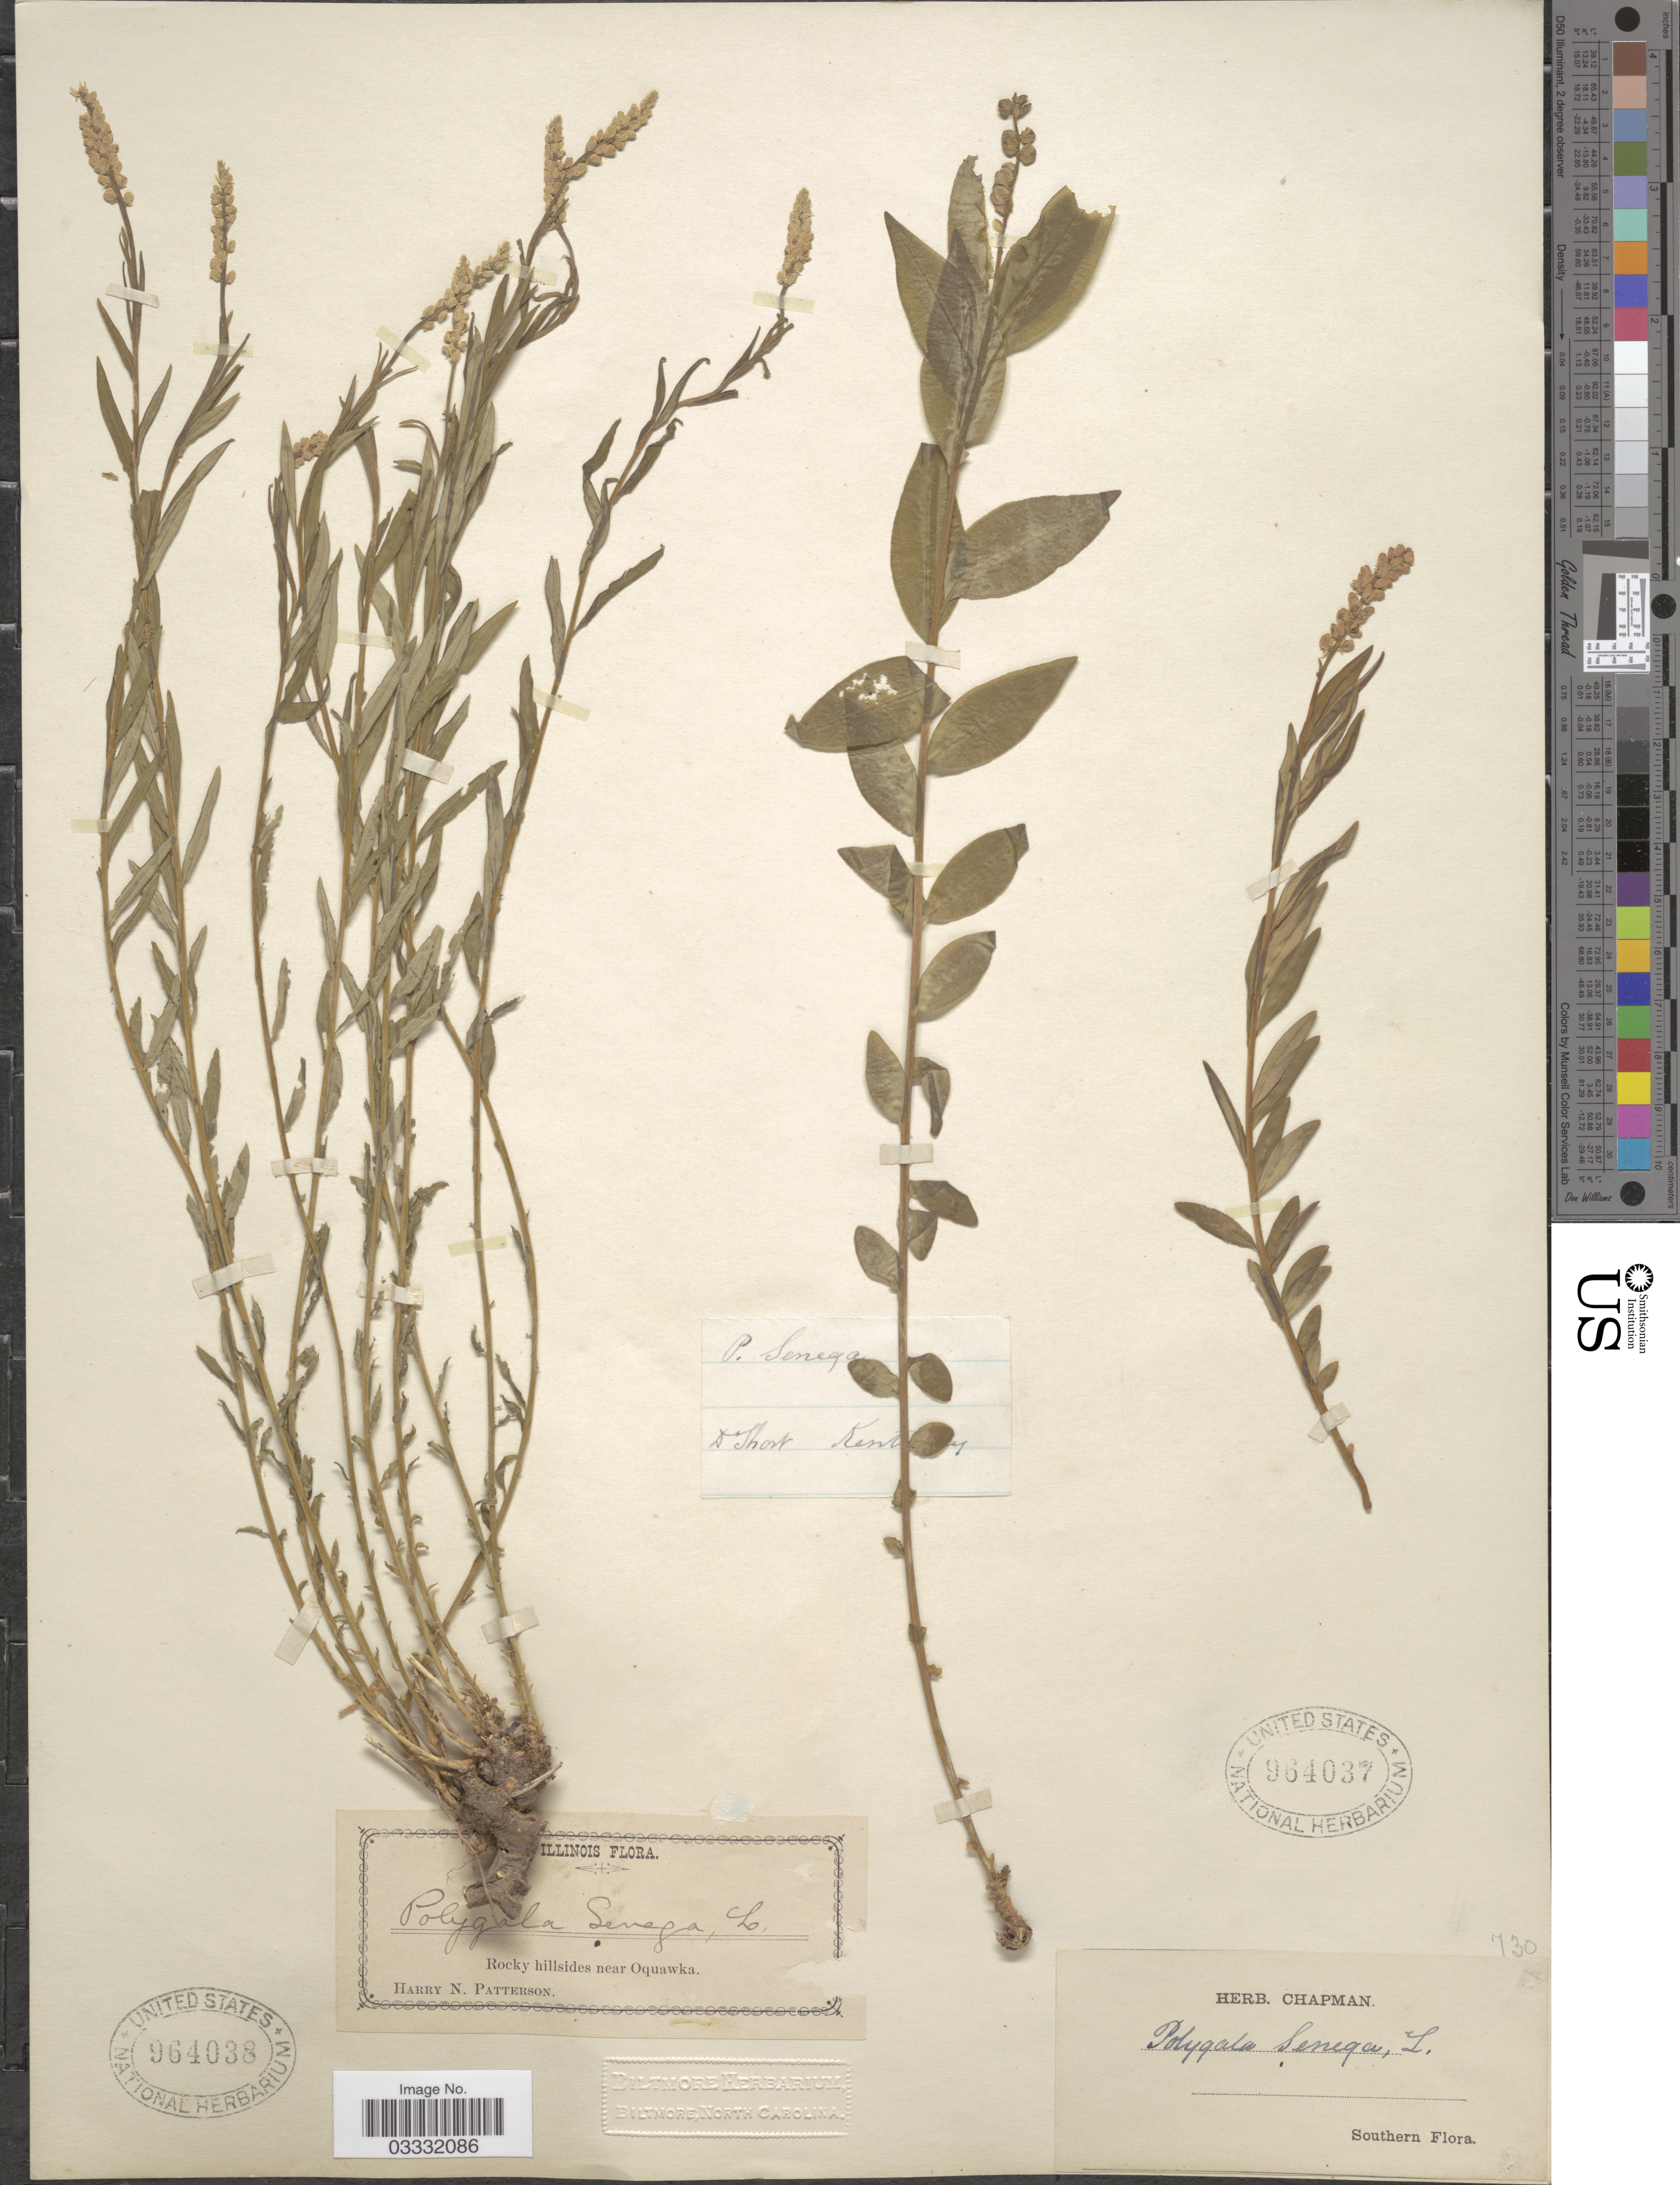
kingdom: Plantae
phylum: Tracheophyta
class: Magnoliopsida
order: Fabales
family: Polygalaceae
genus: Polygala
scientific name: Polygala senega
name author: L.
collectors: H. N. Patterson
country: United States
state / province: Illinois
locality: Rocky hillsides near Oquawka.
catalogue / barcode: US 964038